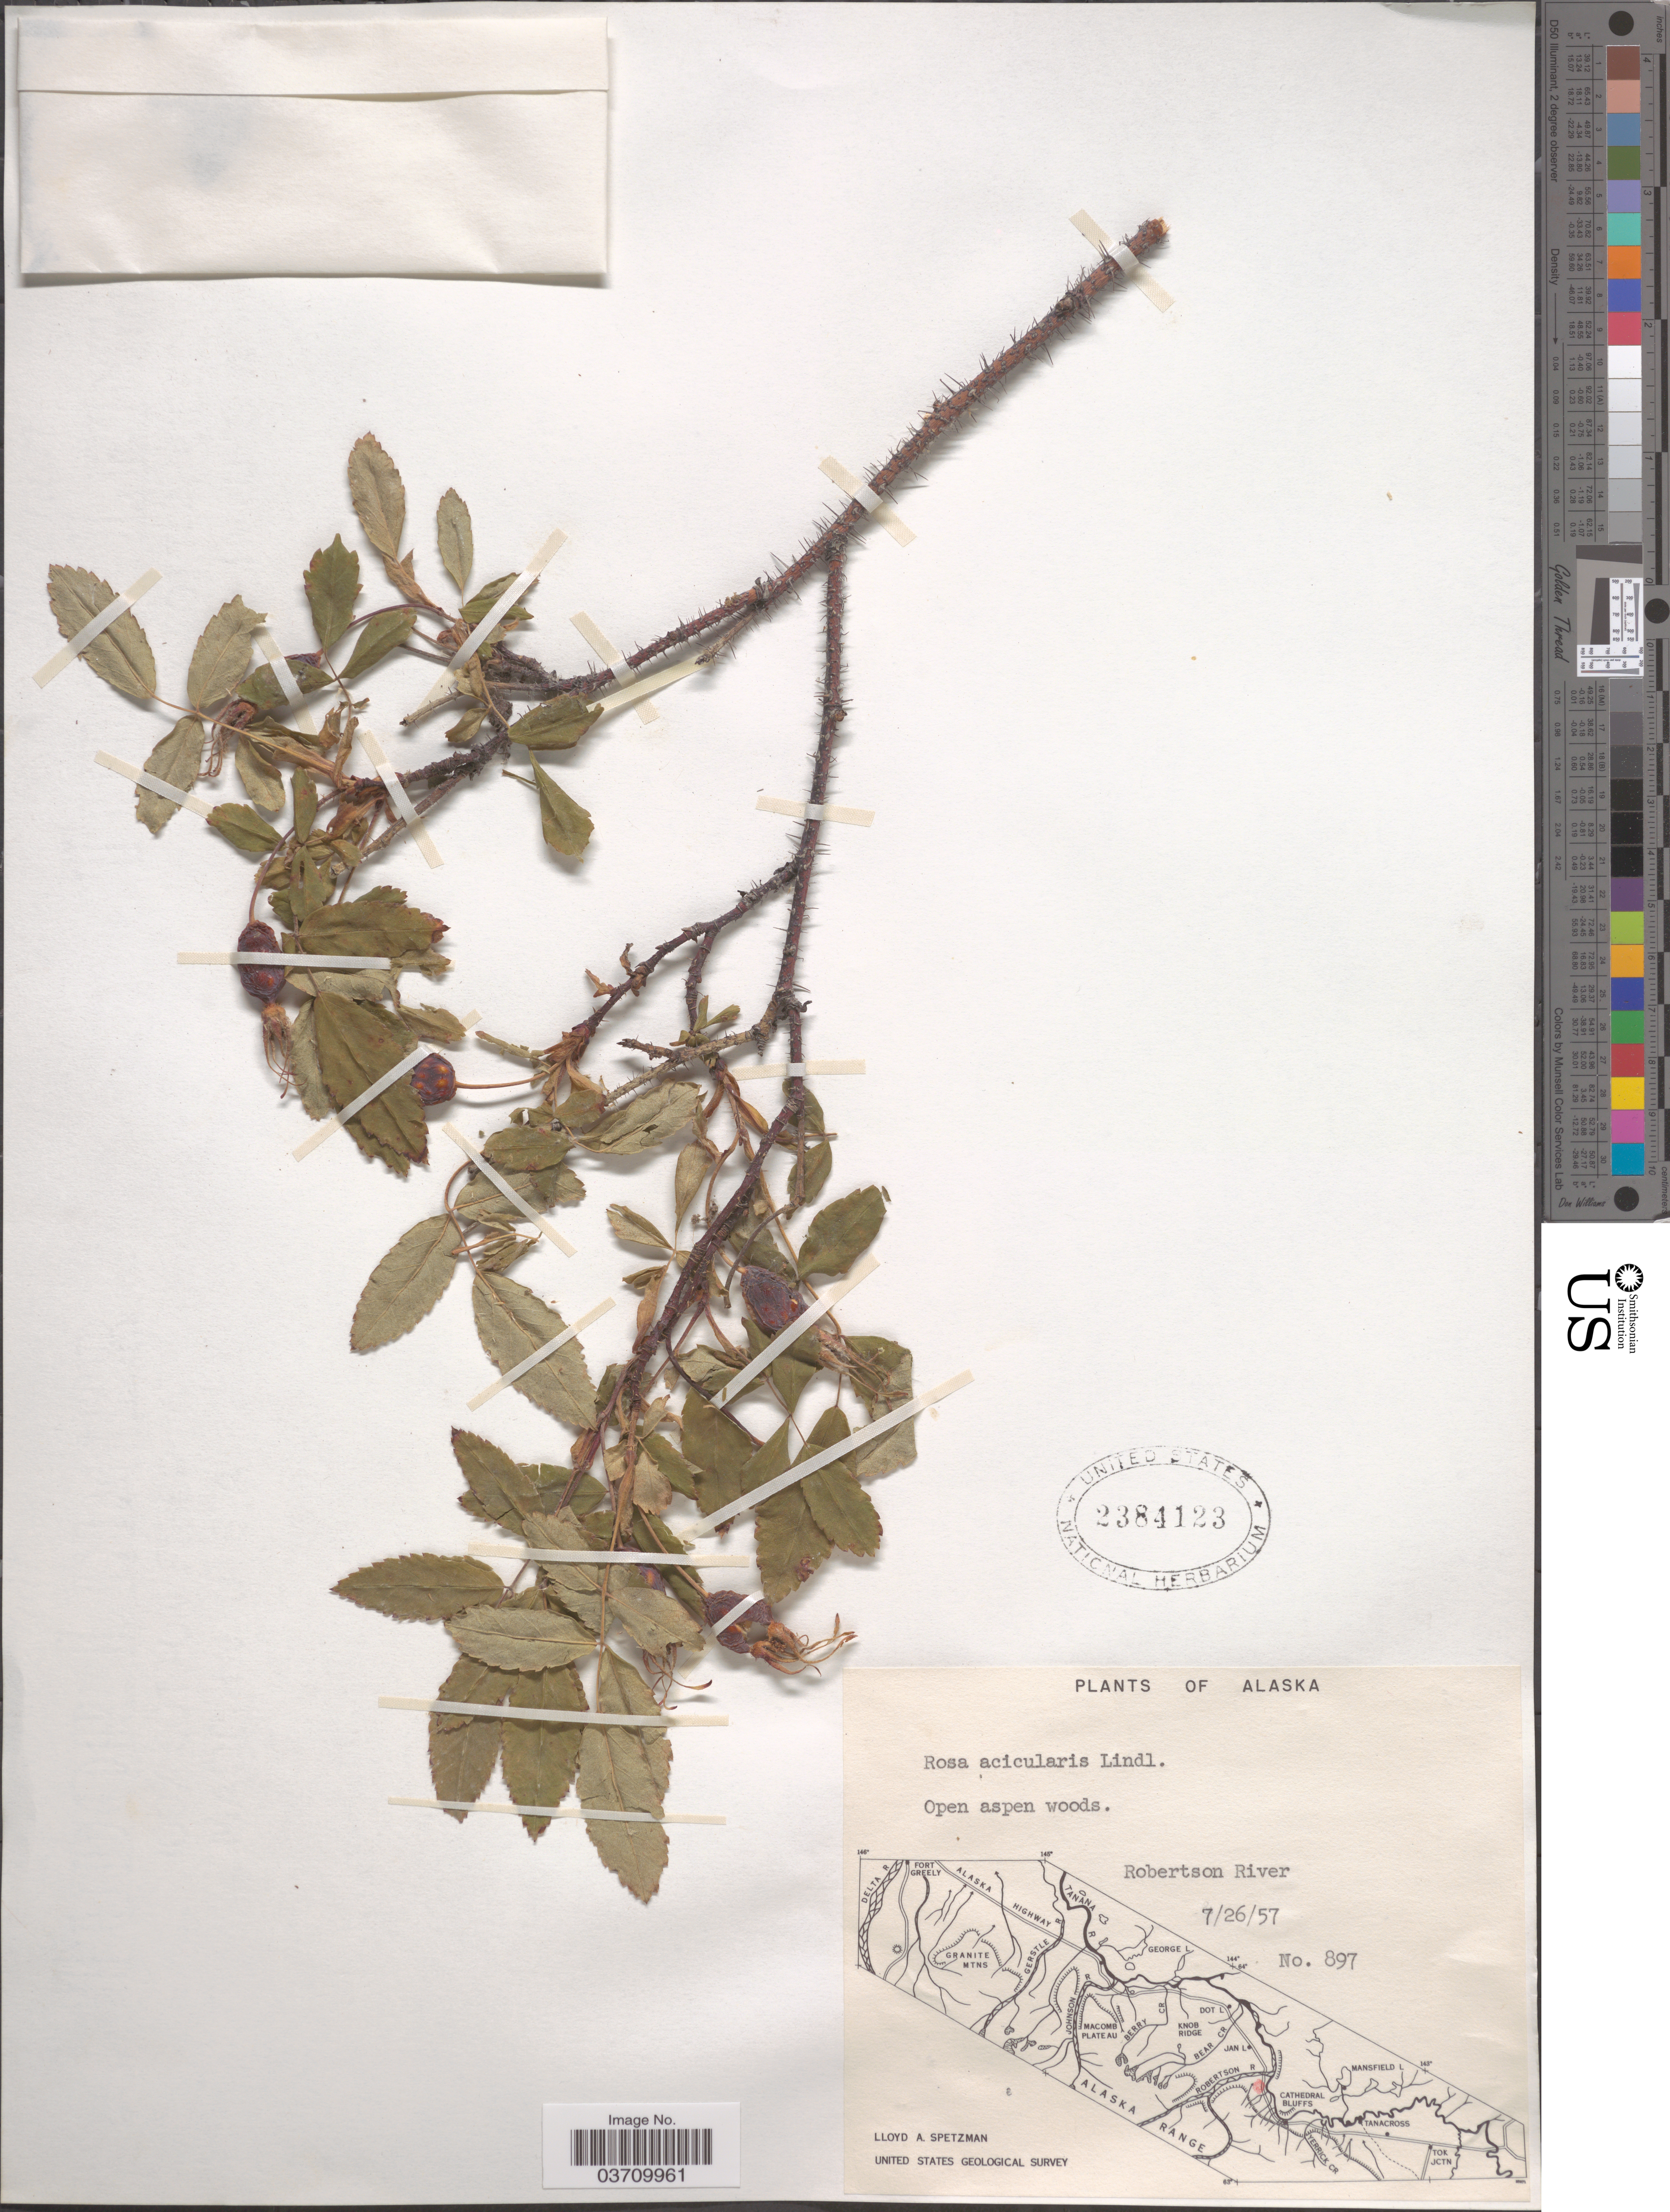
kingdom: Plantae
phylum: Tracheophyta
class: Magnoliopsida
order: Rosales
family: Rosaceae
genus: Rosa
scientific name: Rosa acicularis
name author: Lindl.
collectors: L. Spetzman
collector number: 897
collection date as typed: Transcribed d/m/y: 26/7/57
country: United States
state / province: Alaska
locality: Robertson River.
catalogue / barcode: US 2384123